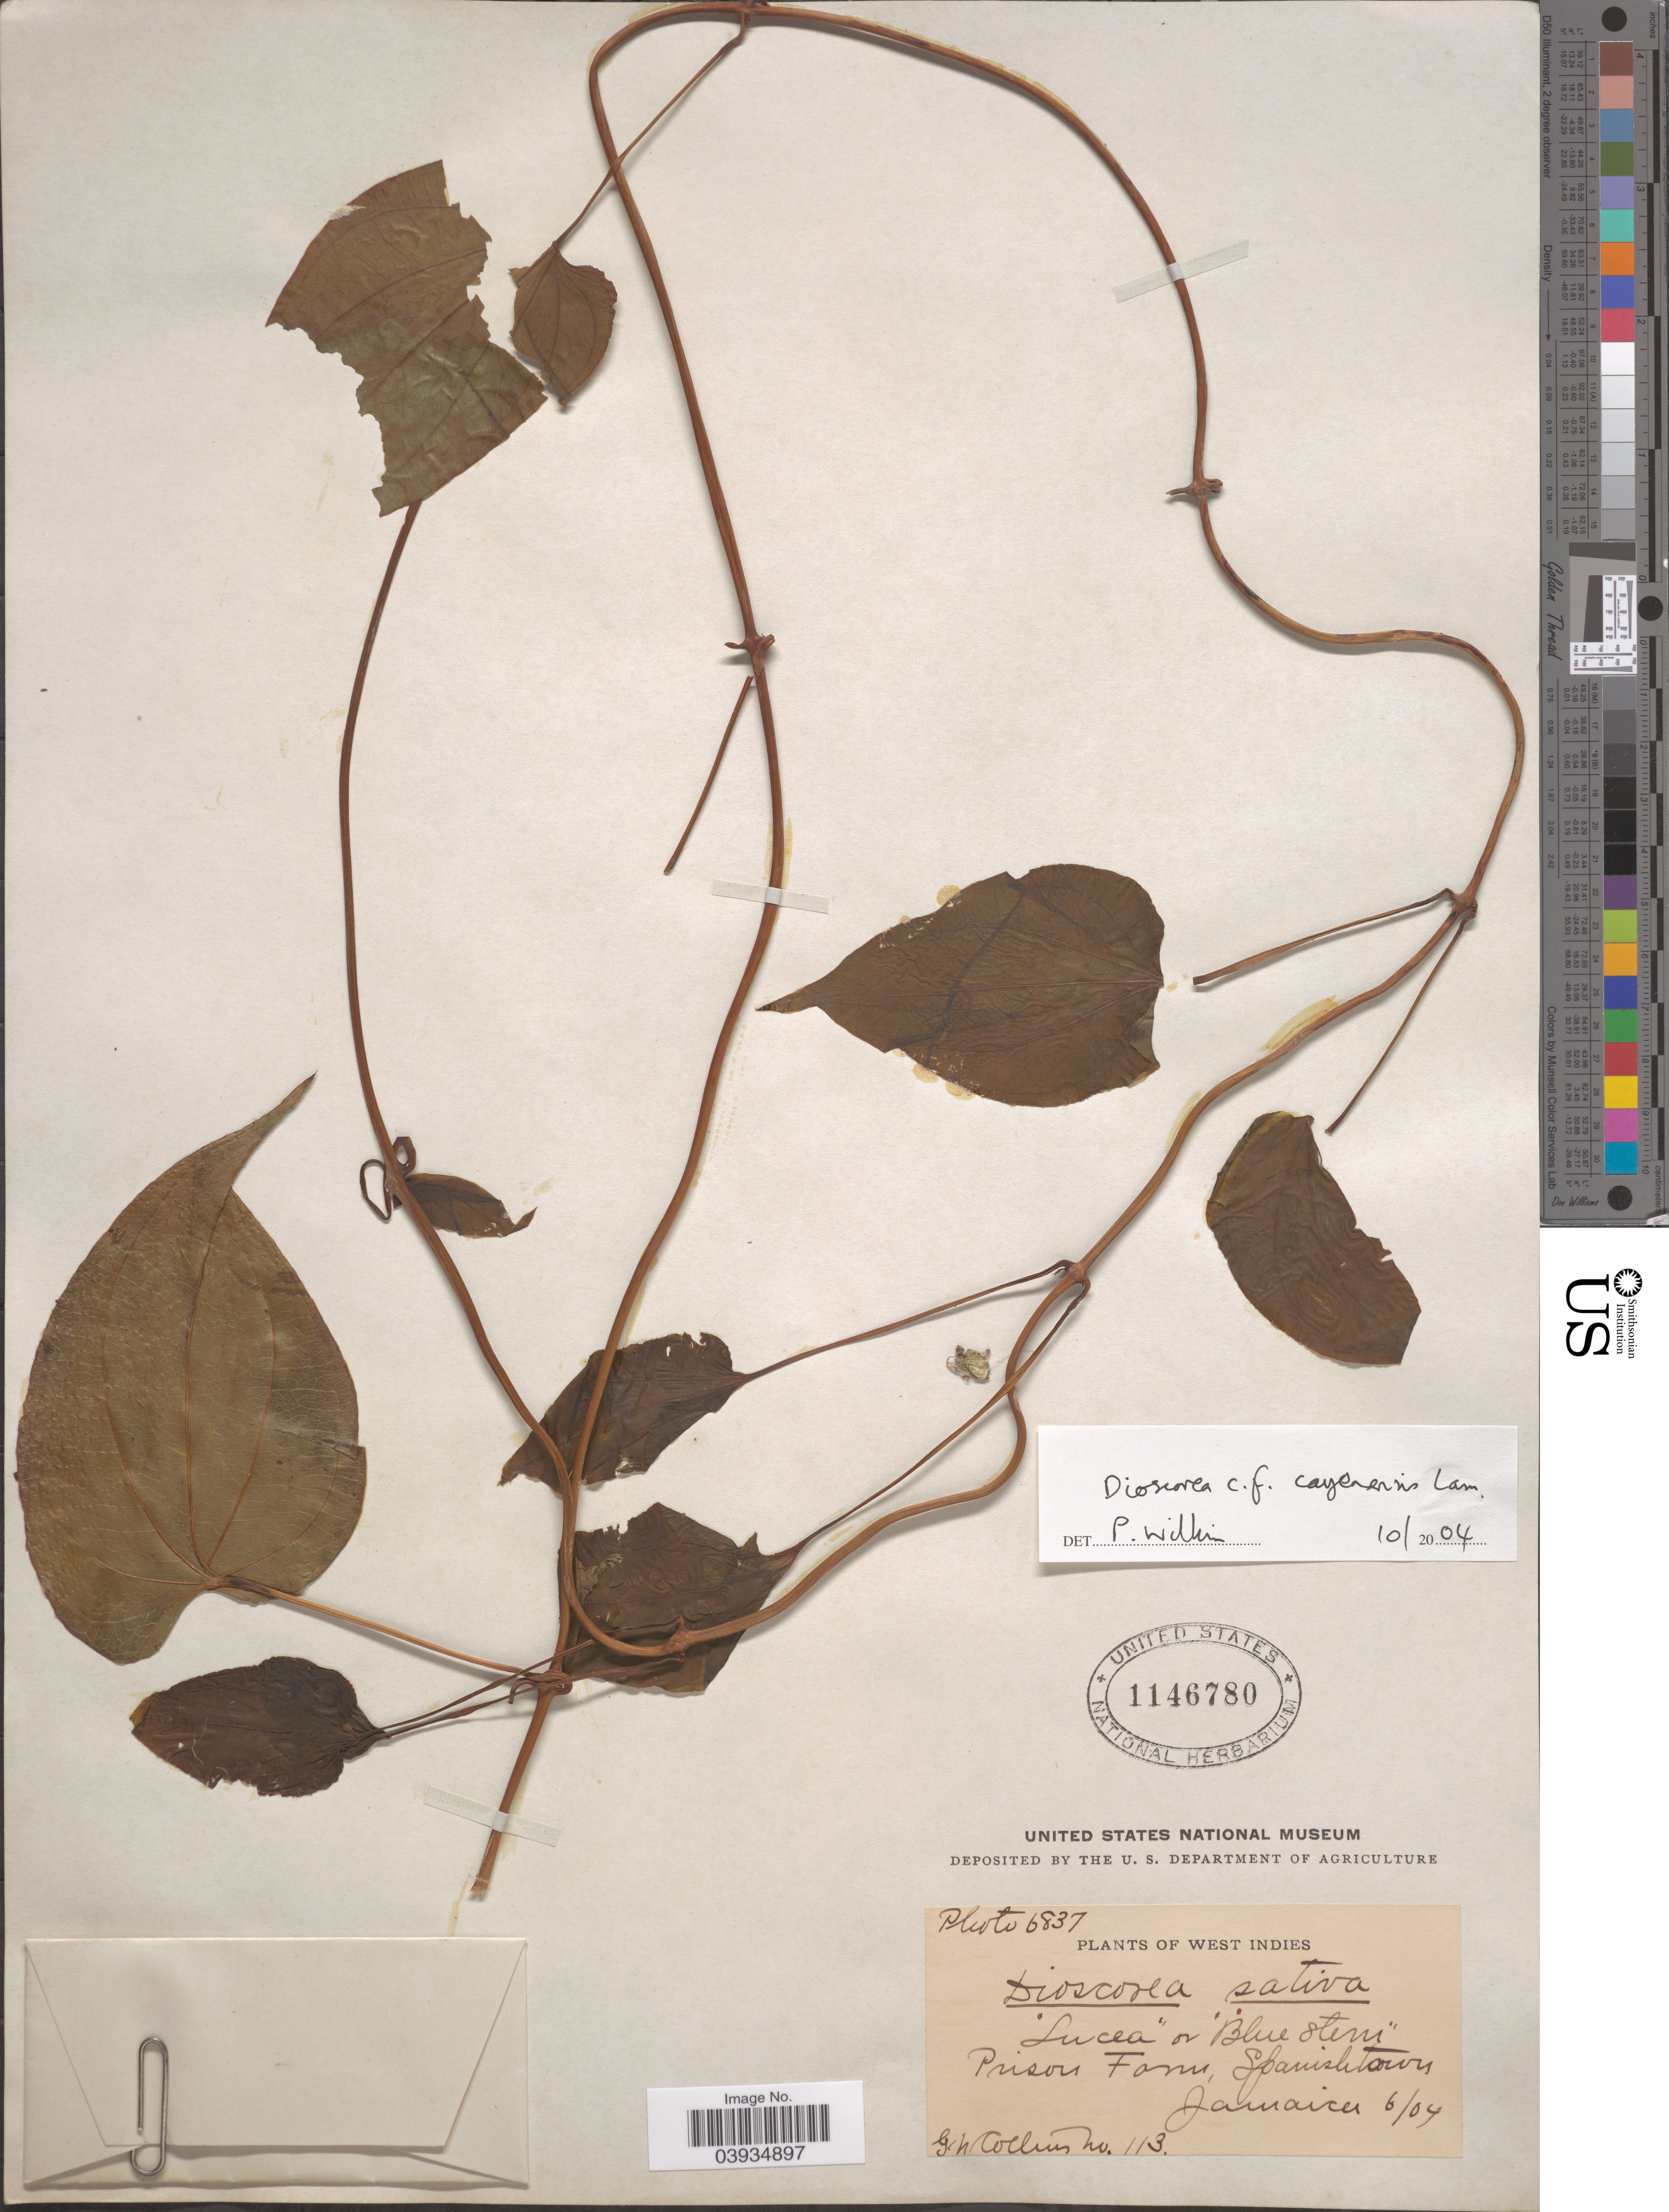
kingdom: Plantae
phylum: Tracheophyta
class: Liliopsida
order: Dioscoreales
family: Dioscoreaceae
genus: Dioscorea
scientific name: Dioscorea cayenensis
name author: Lam.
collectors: G. Collins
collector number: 113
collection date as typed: Transcribed d/m/y: /6/4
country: Jamaica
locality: Prison Farm, Spanish town.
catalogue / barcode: US 1146780